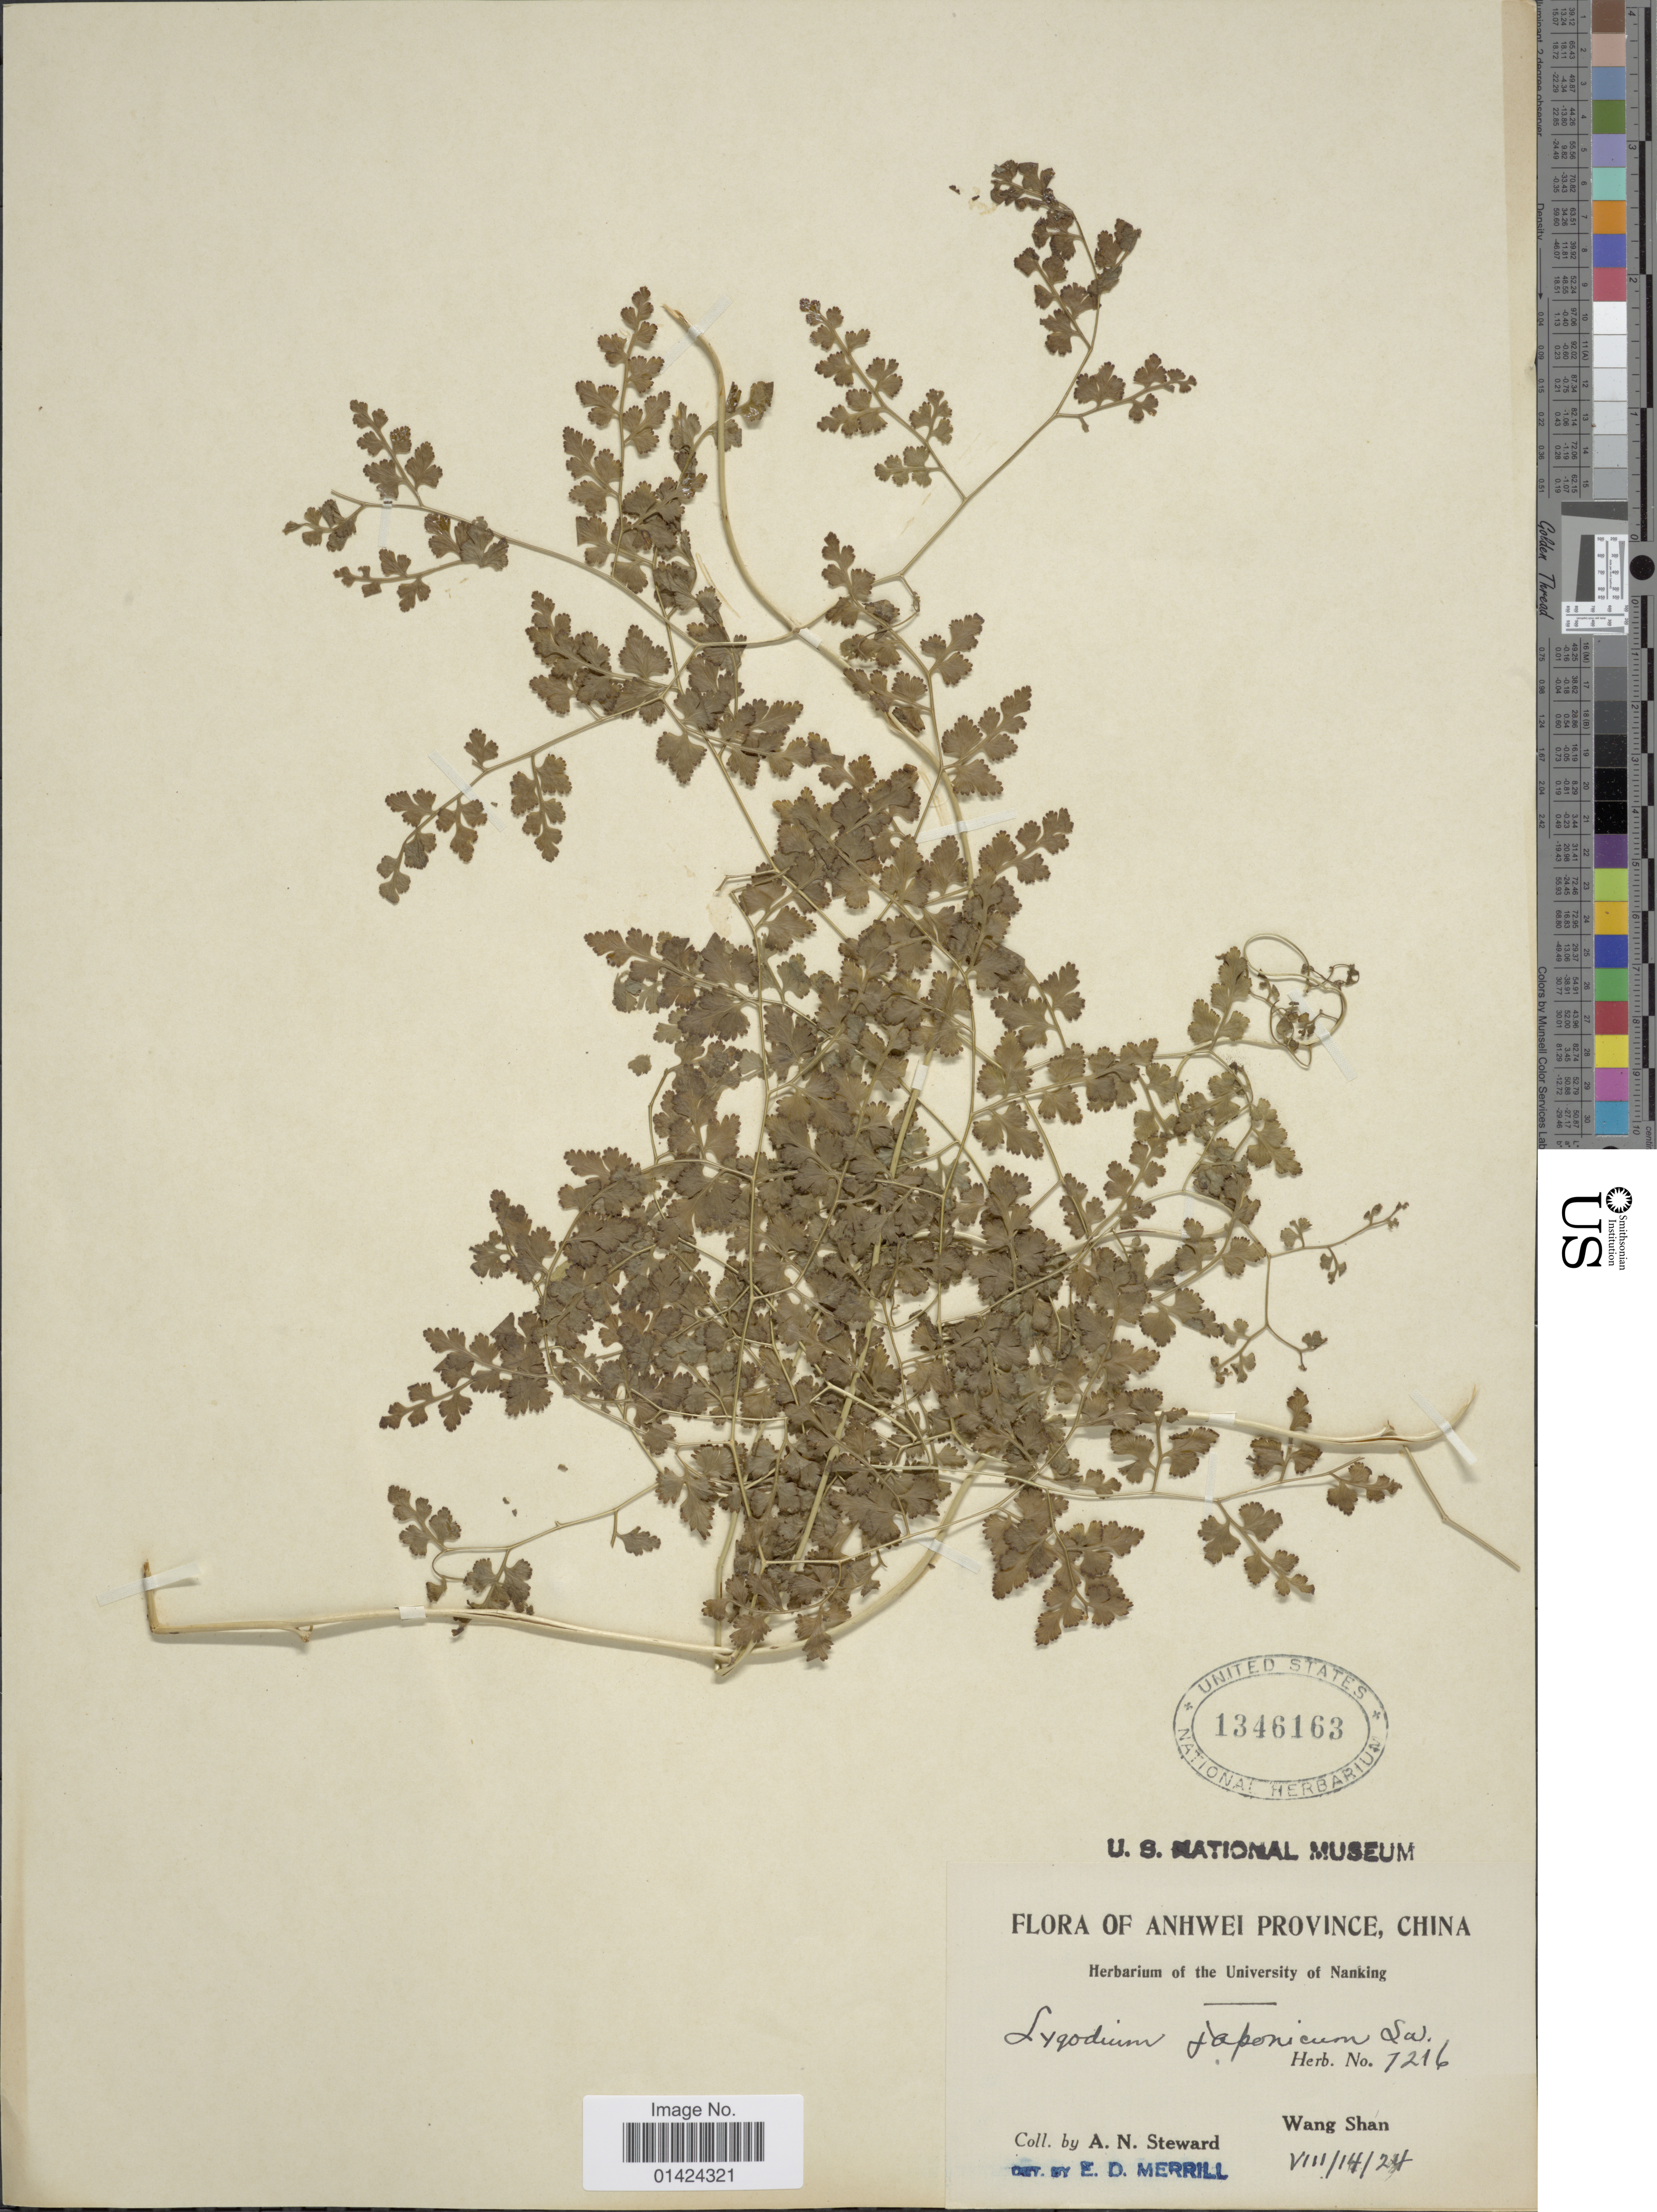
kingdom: Plantae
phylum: Tracheophyta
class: Polypodiopsida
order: Schizaeales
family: Lygodiaceae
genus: Lygodium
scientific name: Lygodium japonicum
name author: (Thunb.) Sw.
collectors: A. N. Steward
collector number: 7216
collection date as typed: Transcribed d/m/y: 14/8/24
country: China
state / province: Anhui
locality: Anhwei Province. Wang Shan.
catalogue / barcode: US 1346163